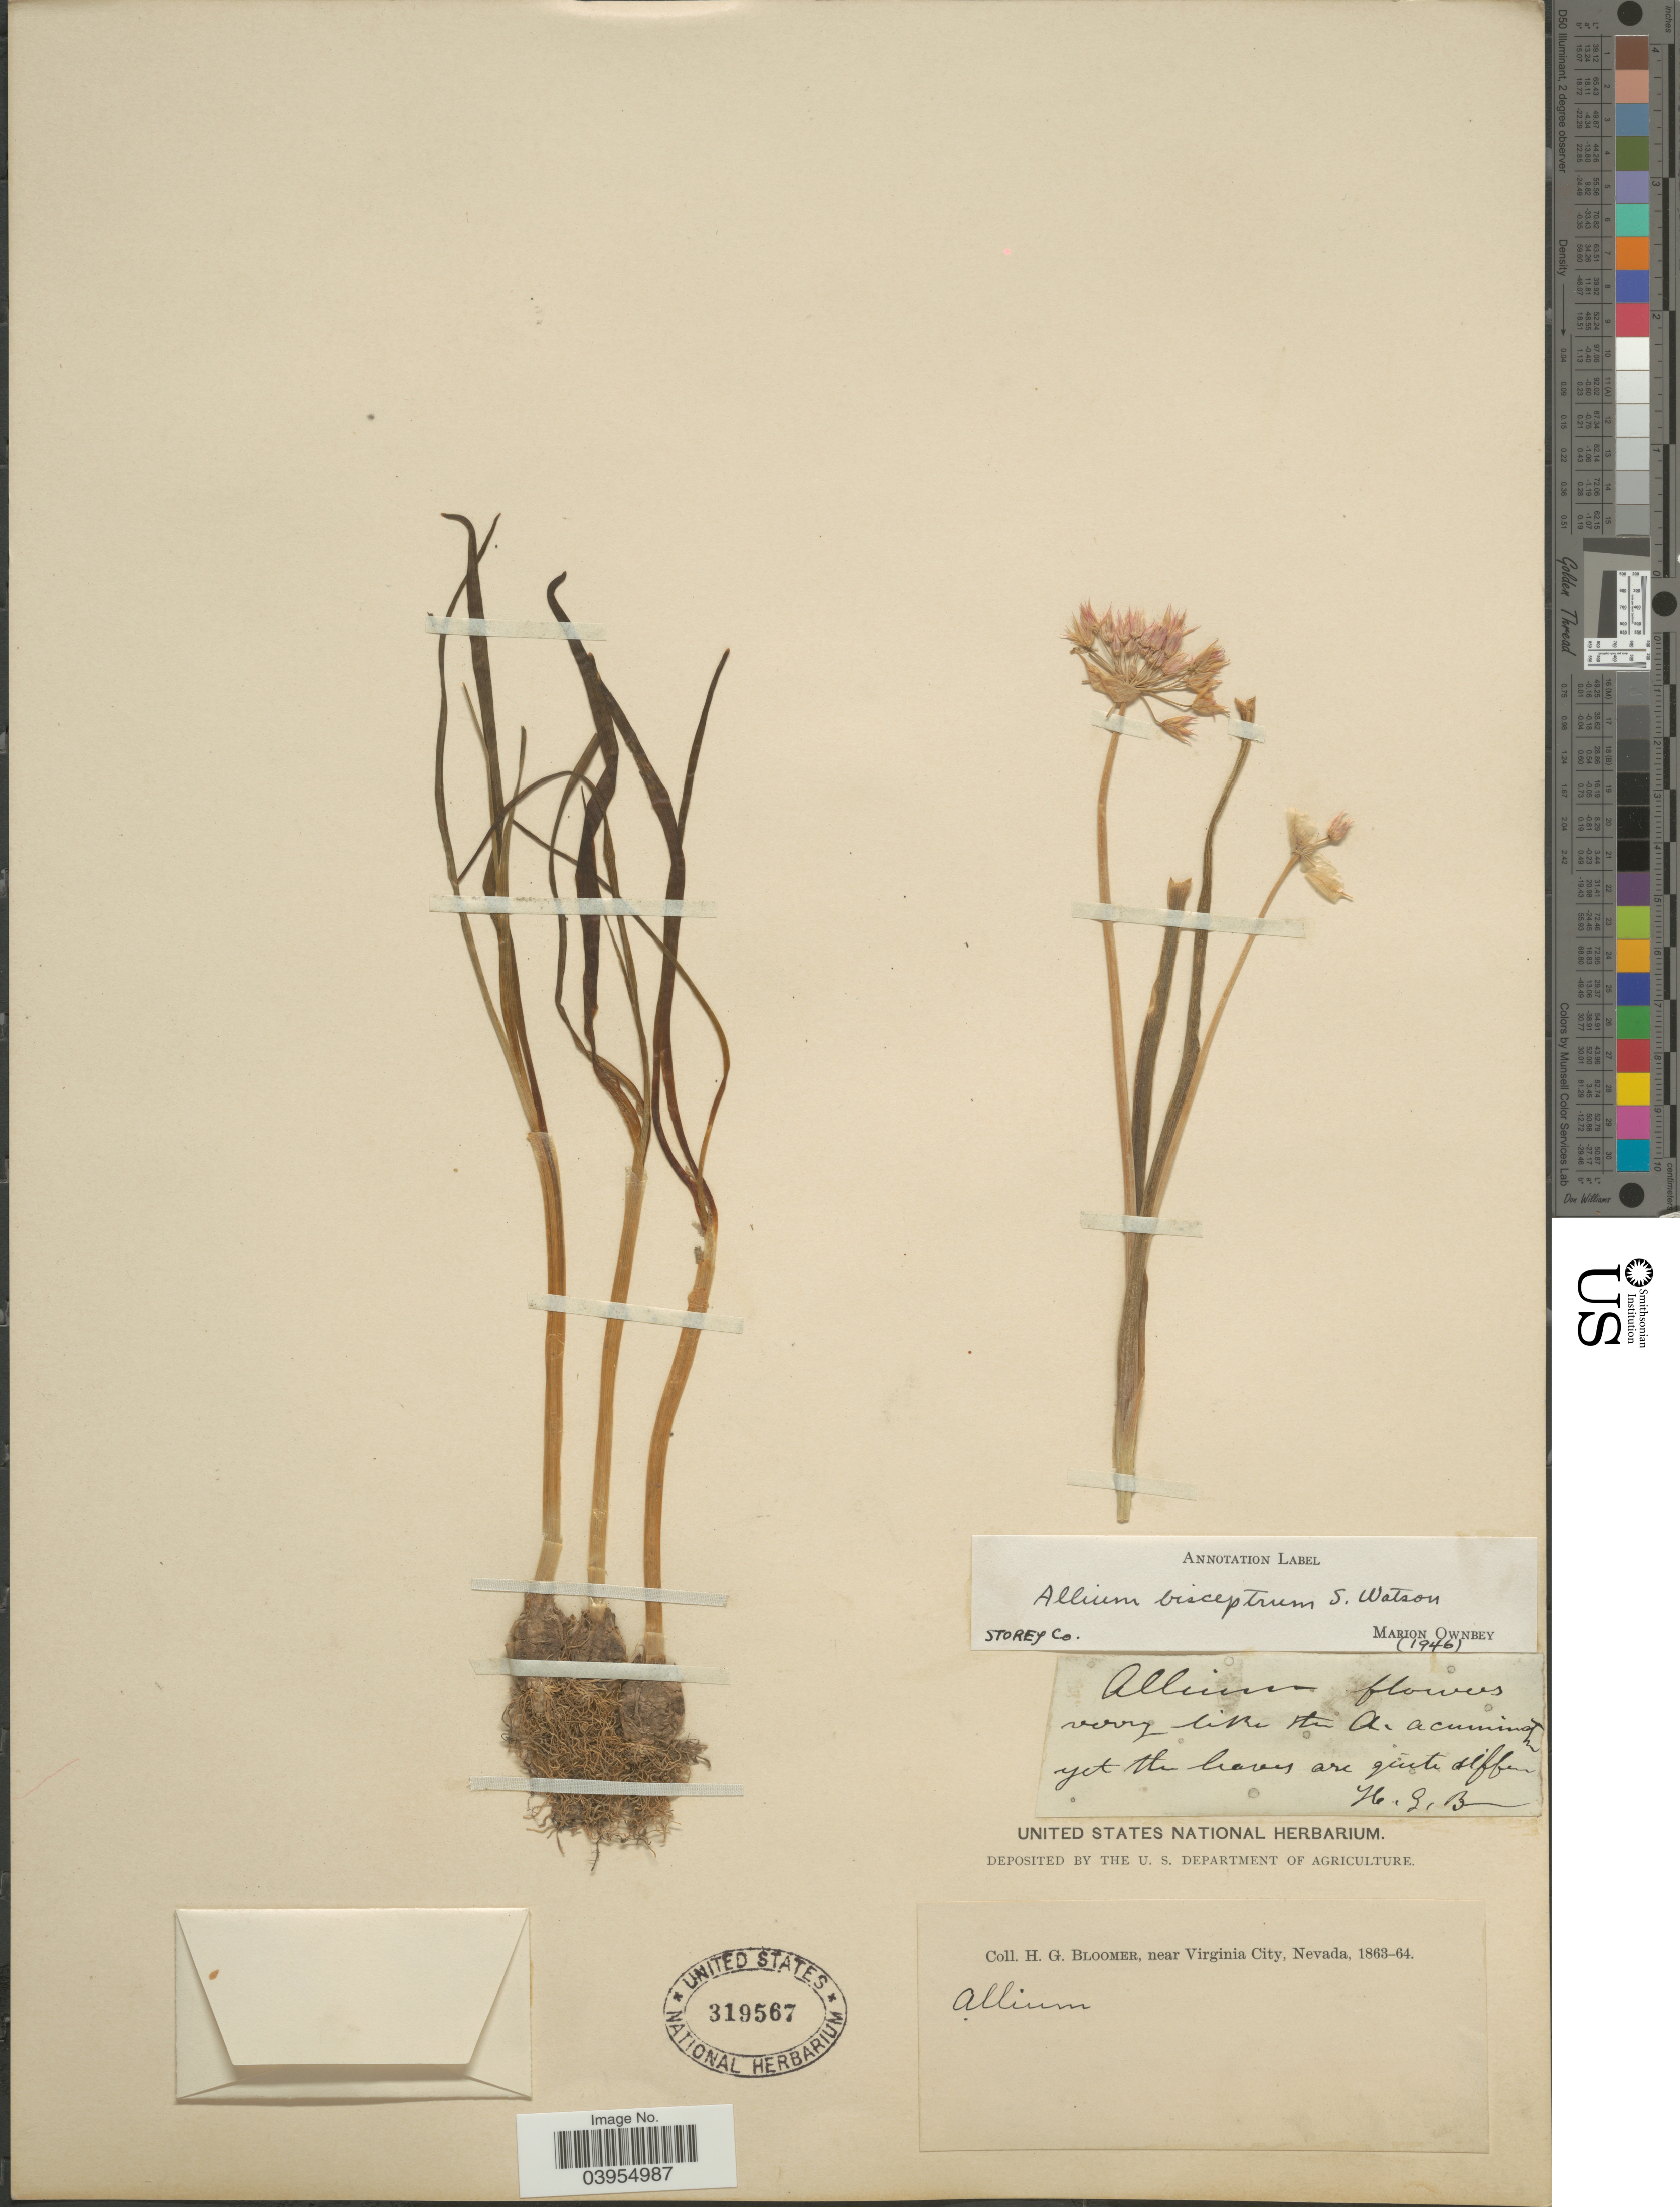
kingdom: Plantae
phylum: Tracheophyta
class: Liliopsida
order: Asparagales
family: Amaryllidaceae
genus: Allium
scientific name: Allium bisceptrum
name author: S. Watson in C. King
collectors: H. Bloomer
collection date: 1863/1864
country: United States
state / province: Nevada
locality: Near Virginia City.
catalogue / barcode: US 319567